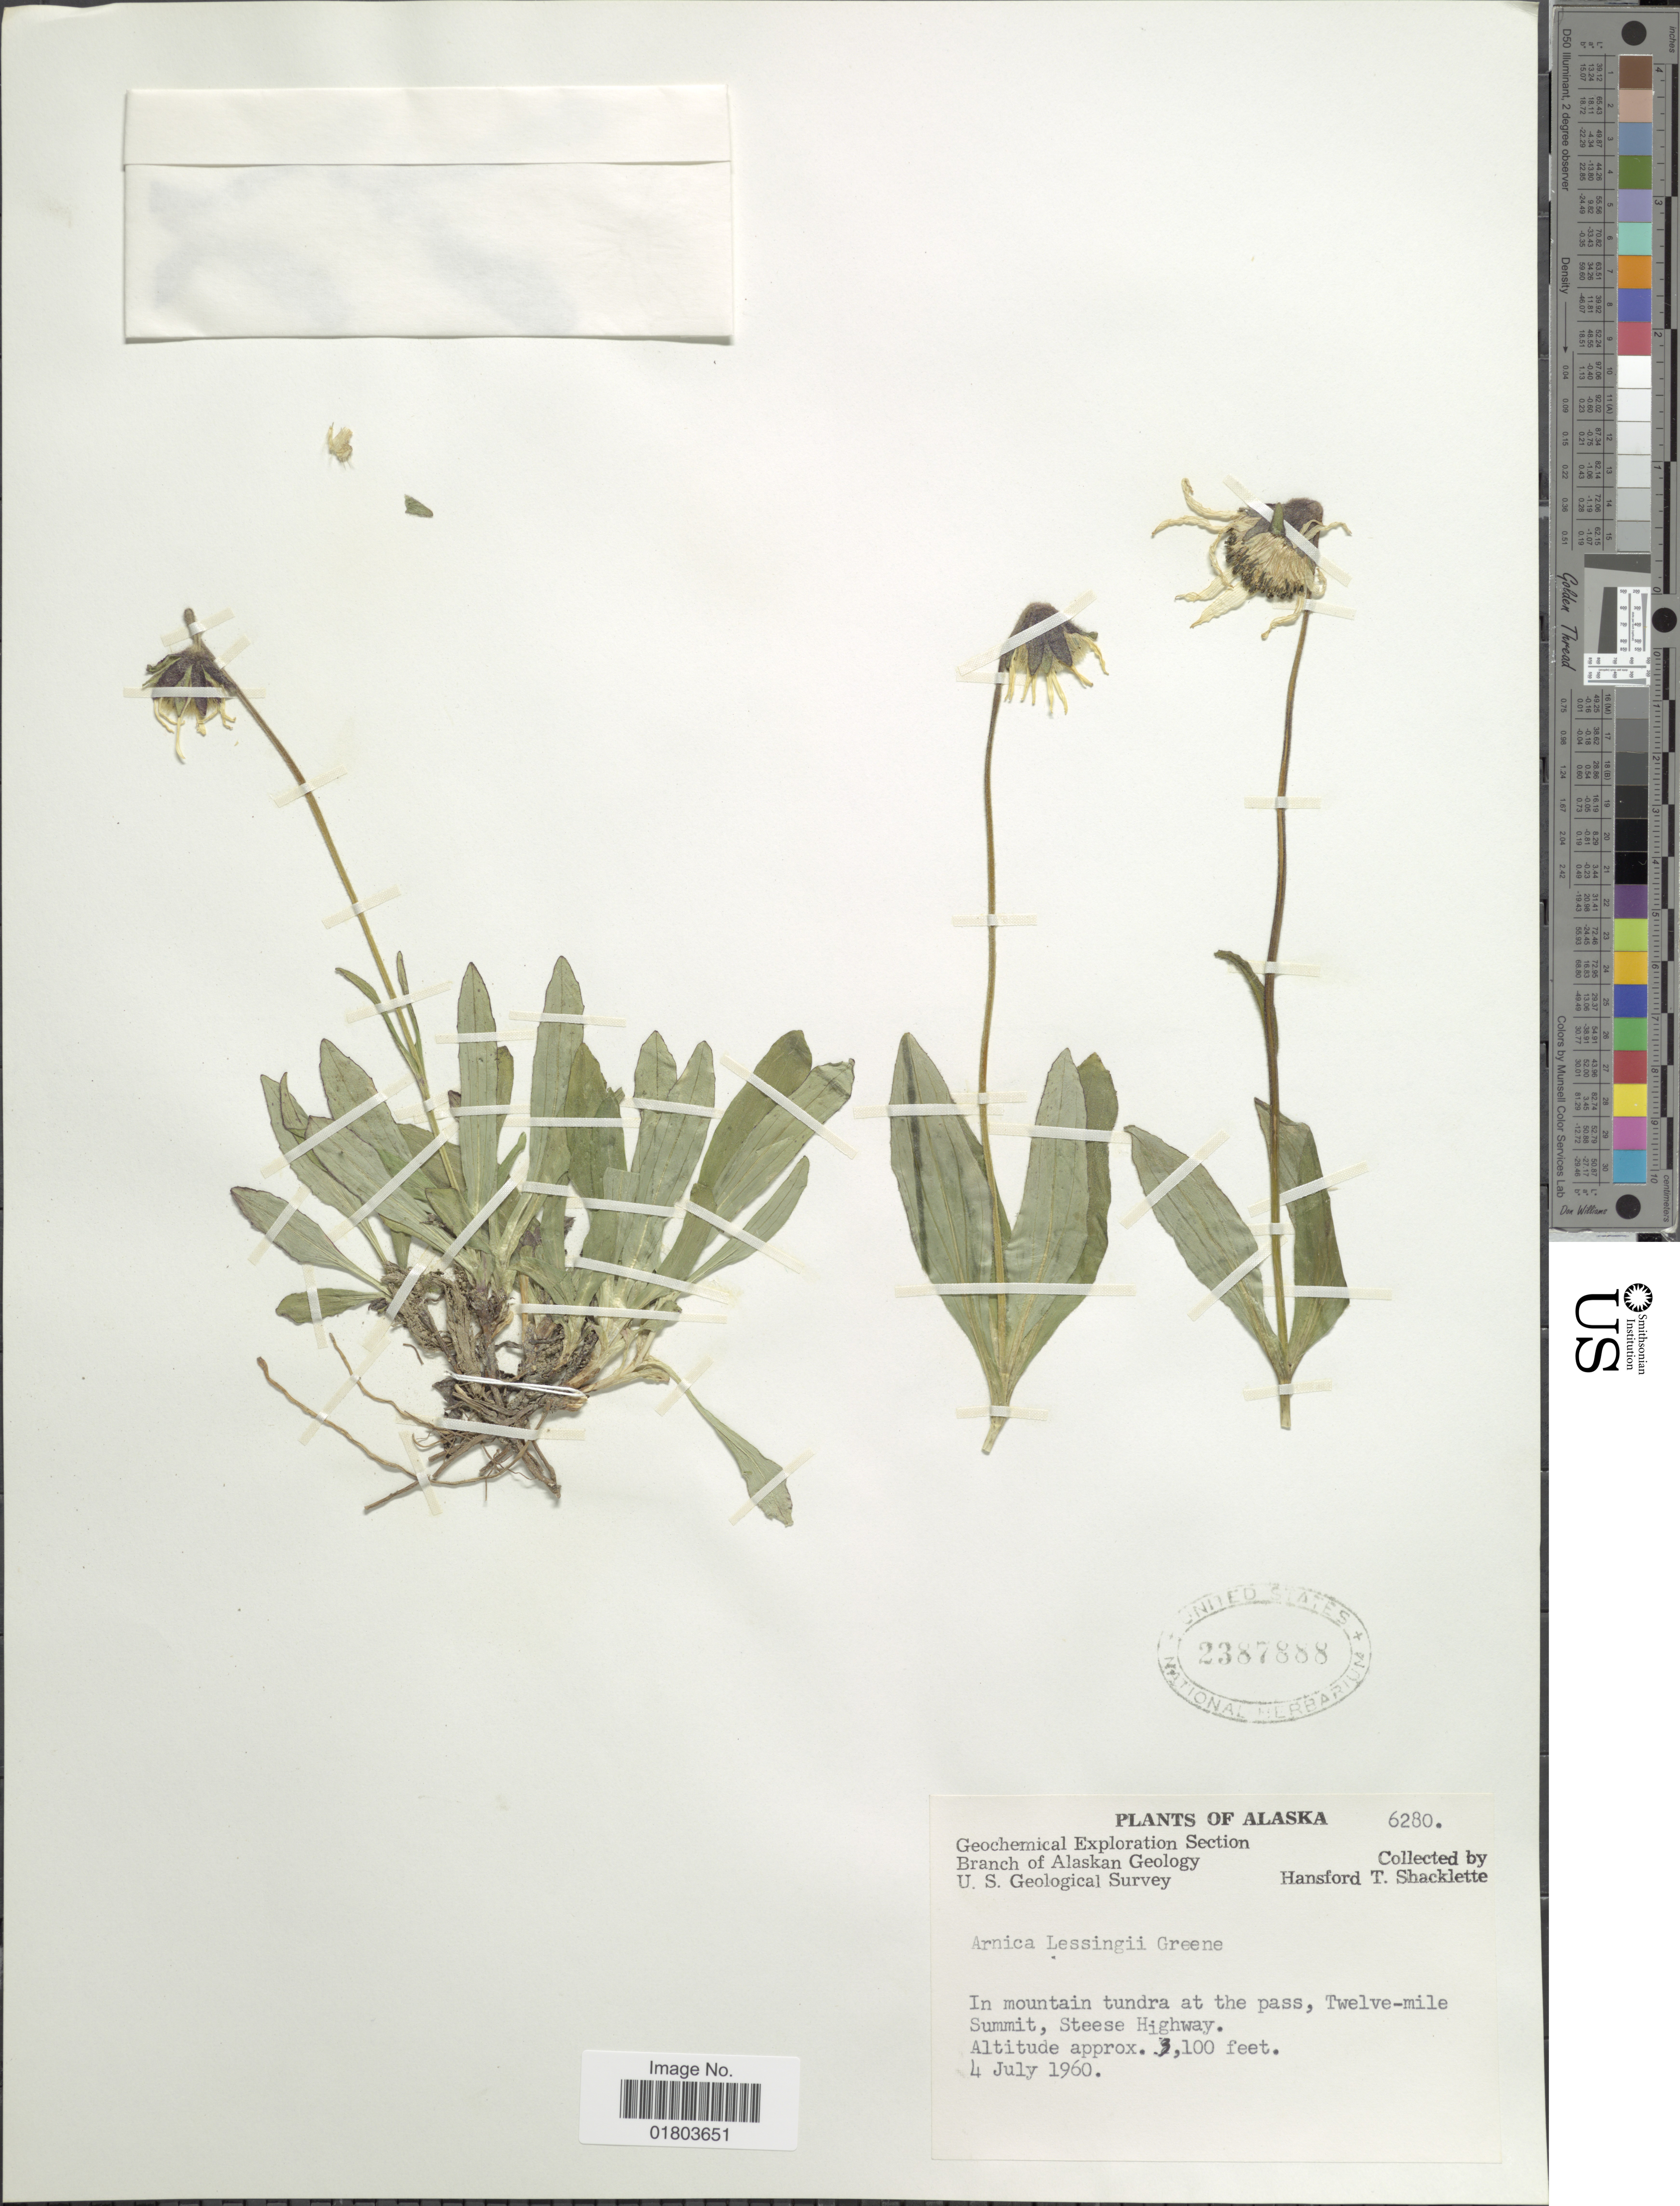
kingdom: Plantae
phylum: Tracheophyta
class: Magnoliopsida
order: Asterales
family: Asteraceae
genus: Arnica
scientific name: Arnica lessingii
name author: (Torr. & A. Gray) Greene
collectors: H. Shacklette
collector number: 6280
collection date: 1960-07-04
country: United States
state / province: Alaska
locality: In mountain tundra at the pass, Twelve-mile Summit, Steese Highway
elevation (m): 945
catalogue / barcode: US 2387888